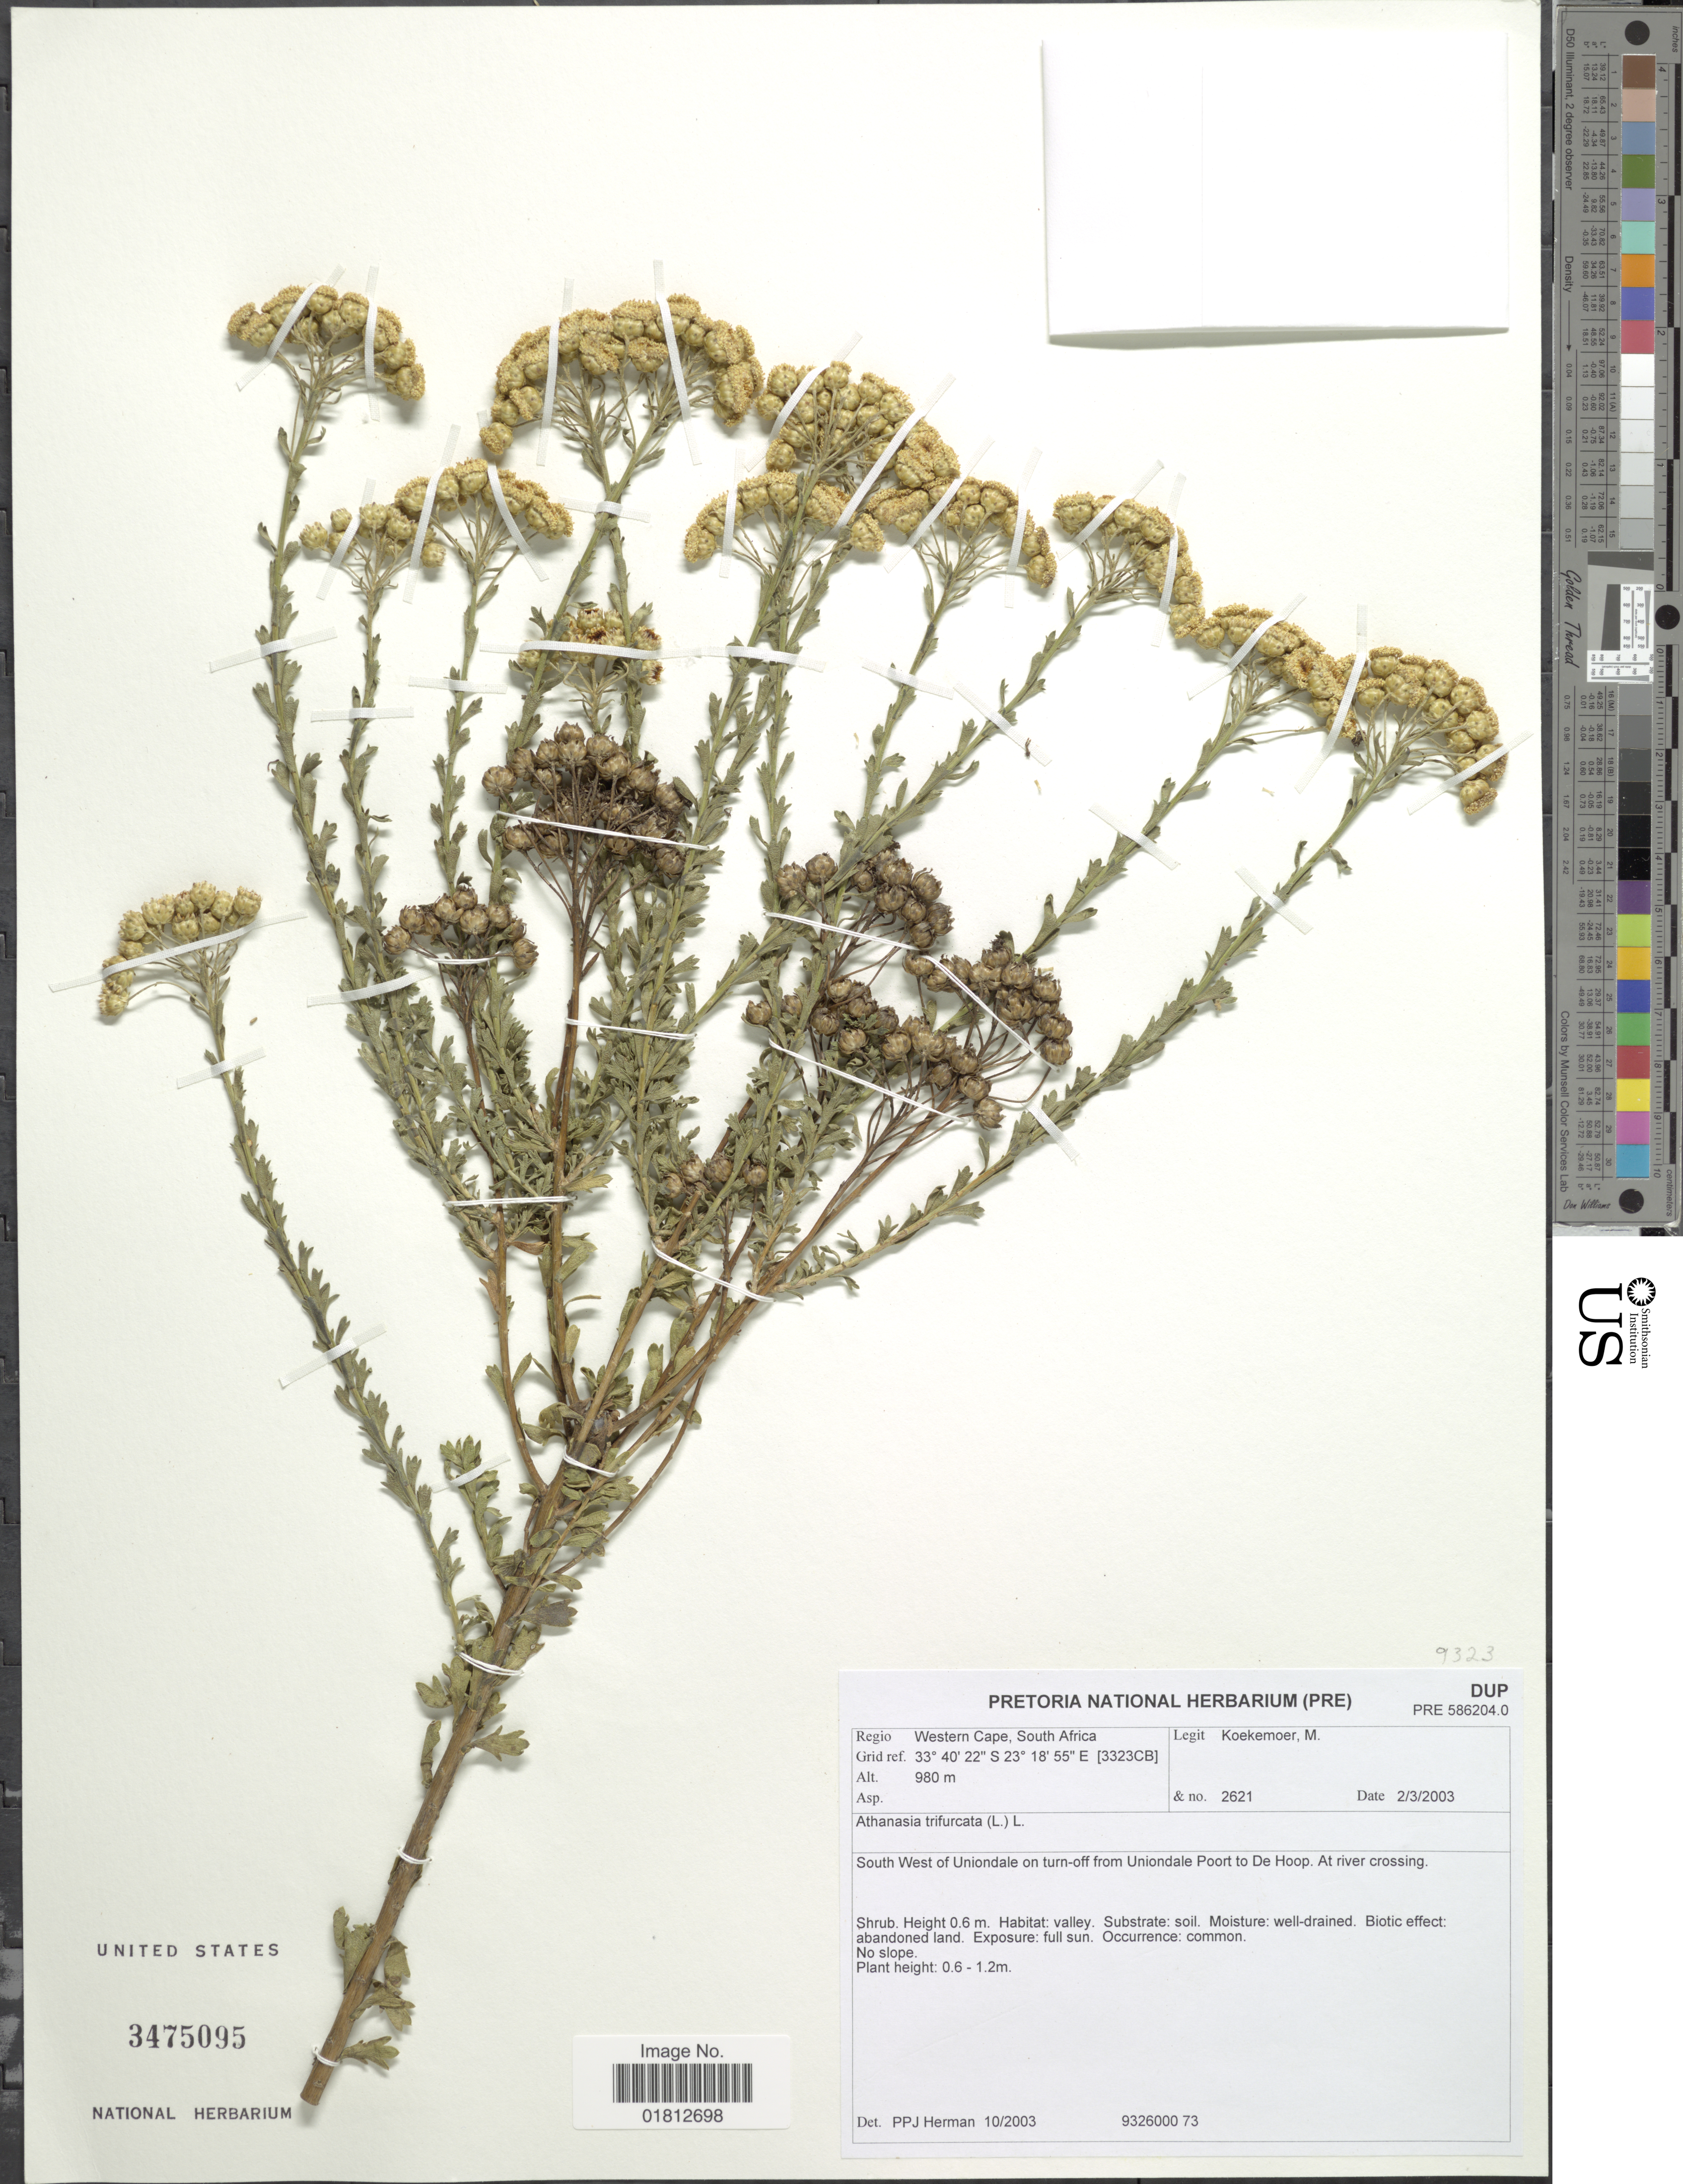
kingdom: Plantae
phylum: Tracheophyta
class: Magnoliopsida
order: Asterales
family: Asteraceae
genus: Athanasia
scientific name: Athanasia trifurcata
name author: (L.) L.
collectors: M. Koekemoer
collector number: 2621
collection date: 2003-03-02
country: South Africa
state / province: Western Cape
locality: South West of Uniondale on turn-off from Uniondale Poort to De Hoop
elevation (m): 980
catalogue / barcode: US 3475095